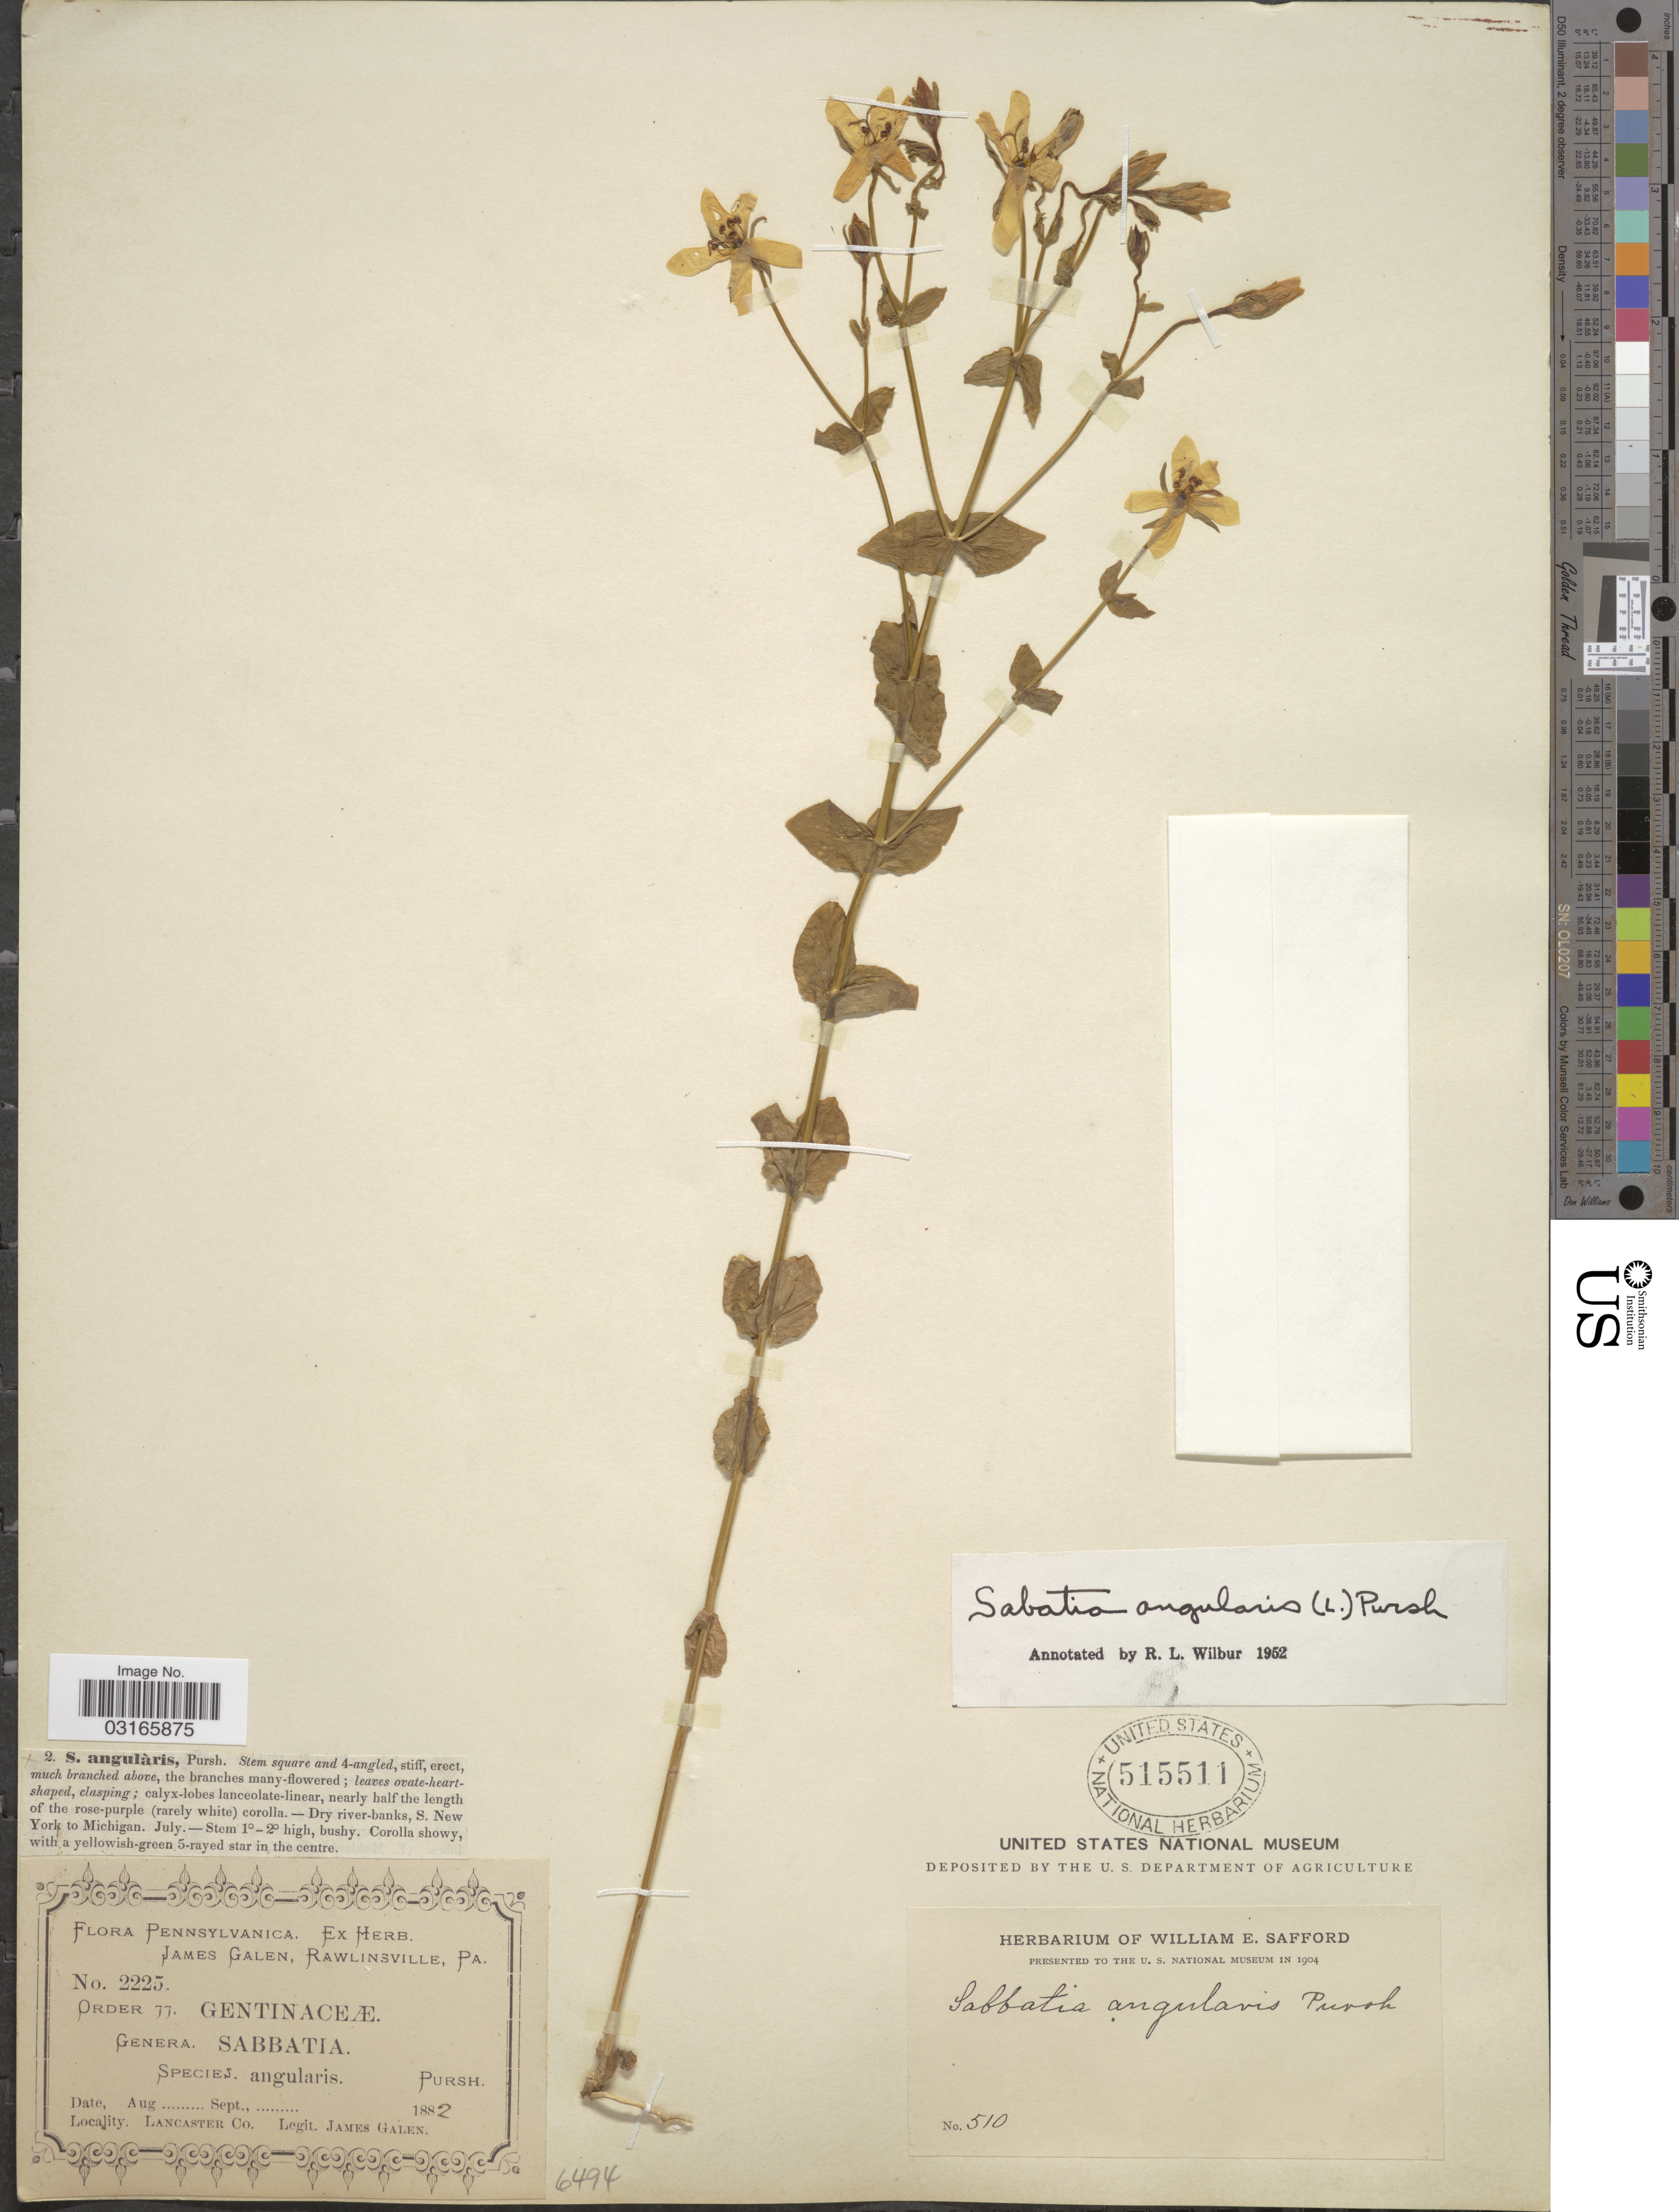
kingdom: Plantae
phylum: Tracheophyta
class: Magnoliopsida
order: Gentianales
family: Gentianaceae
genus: Sabatia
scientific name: Sabatia angularis (L.) Pursh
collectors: J. Galen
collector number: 2225/510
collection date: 1882-08/1882-09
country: United States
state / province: Pennsylvania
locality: Lancaster Co.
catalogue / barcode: US 515511